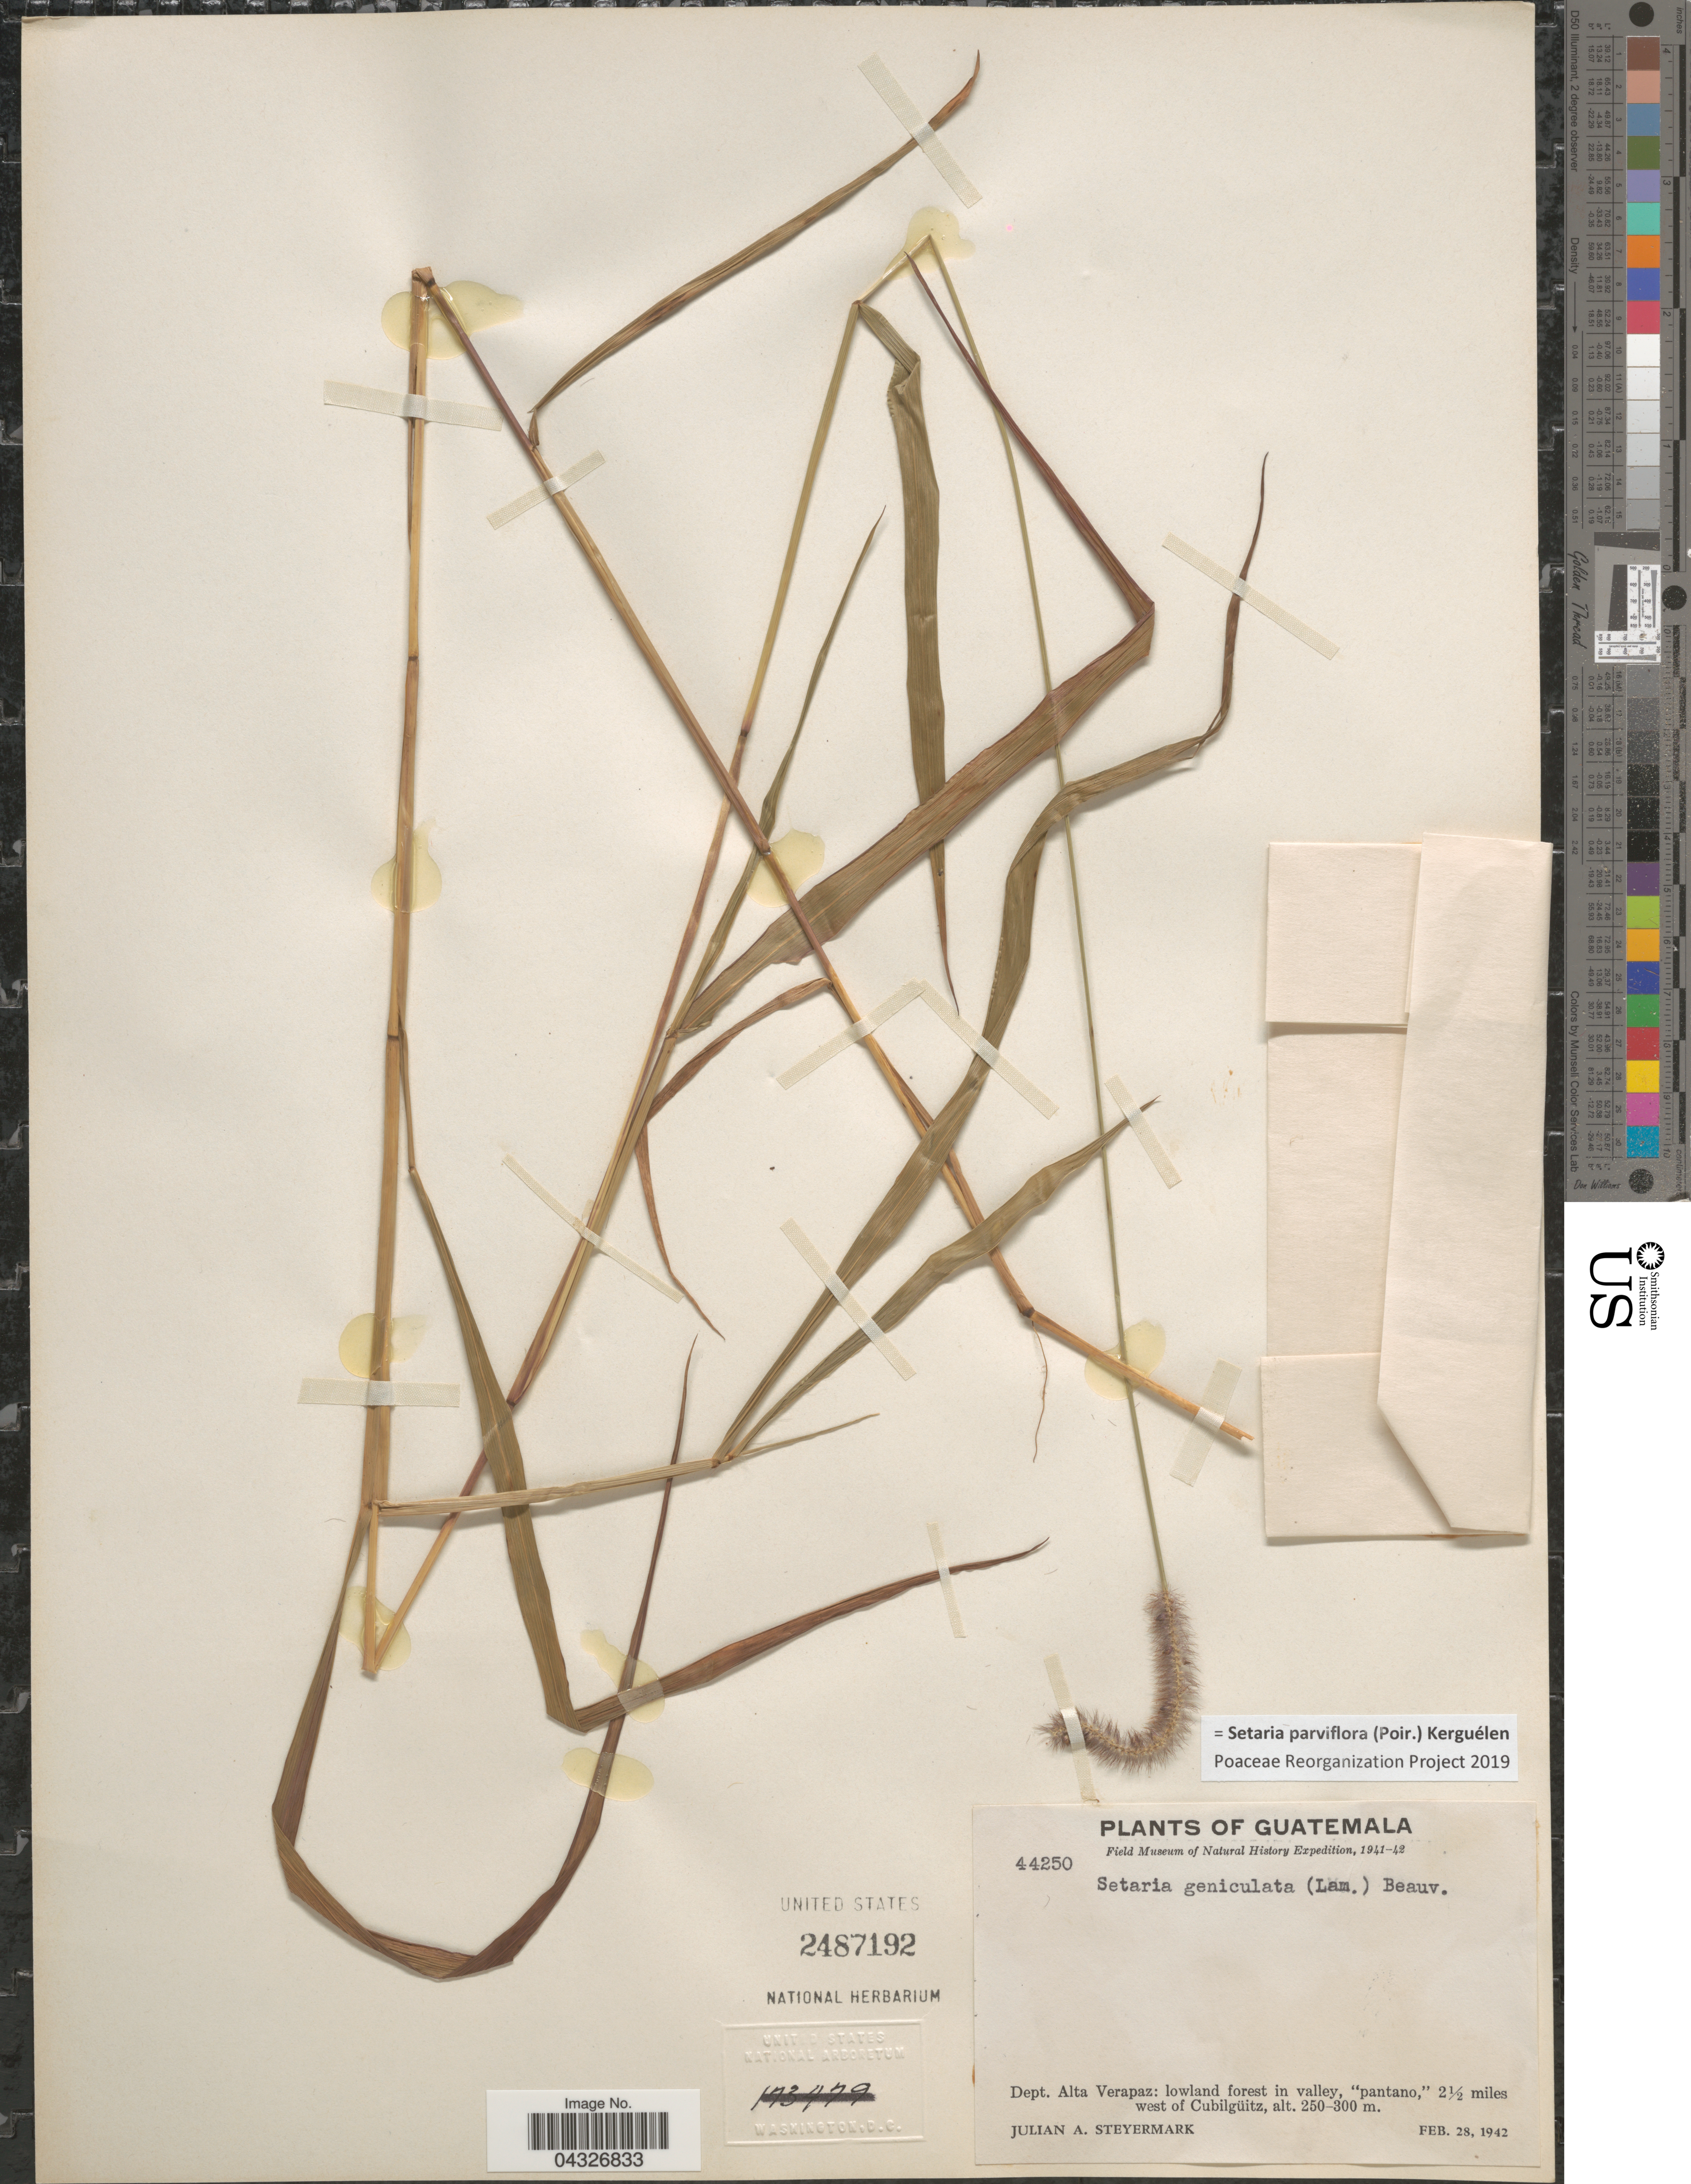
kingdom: Plantae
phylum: Tracheophyta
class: Liliopsida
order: Poales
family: Poaceae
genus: Setaria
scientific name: Setaria parviflora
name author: (Poir.) Kerguélen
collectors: J. Steyermark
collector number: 44250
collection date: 1942-02-28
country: Guatemala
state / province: Alta Verapaz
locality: Field Museum of Natural History Expedition, 1941-42. Dept. Alta Verapaz: lowland forest in valley, "pantano," 2½ miles west of Cubilgüitz.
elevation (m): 250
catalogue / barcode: US 2487192